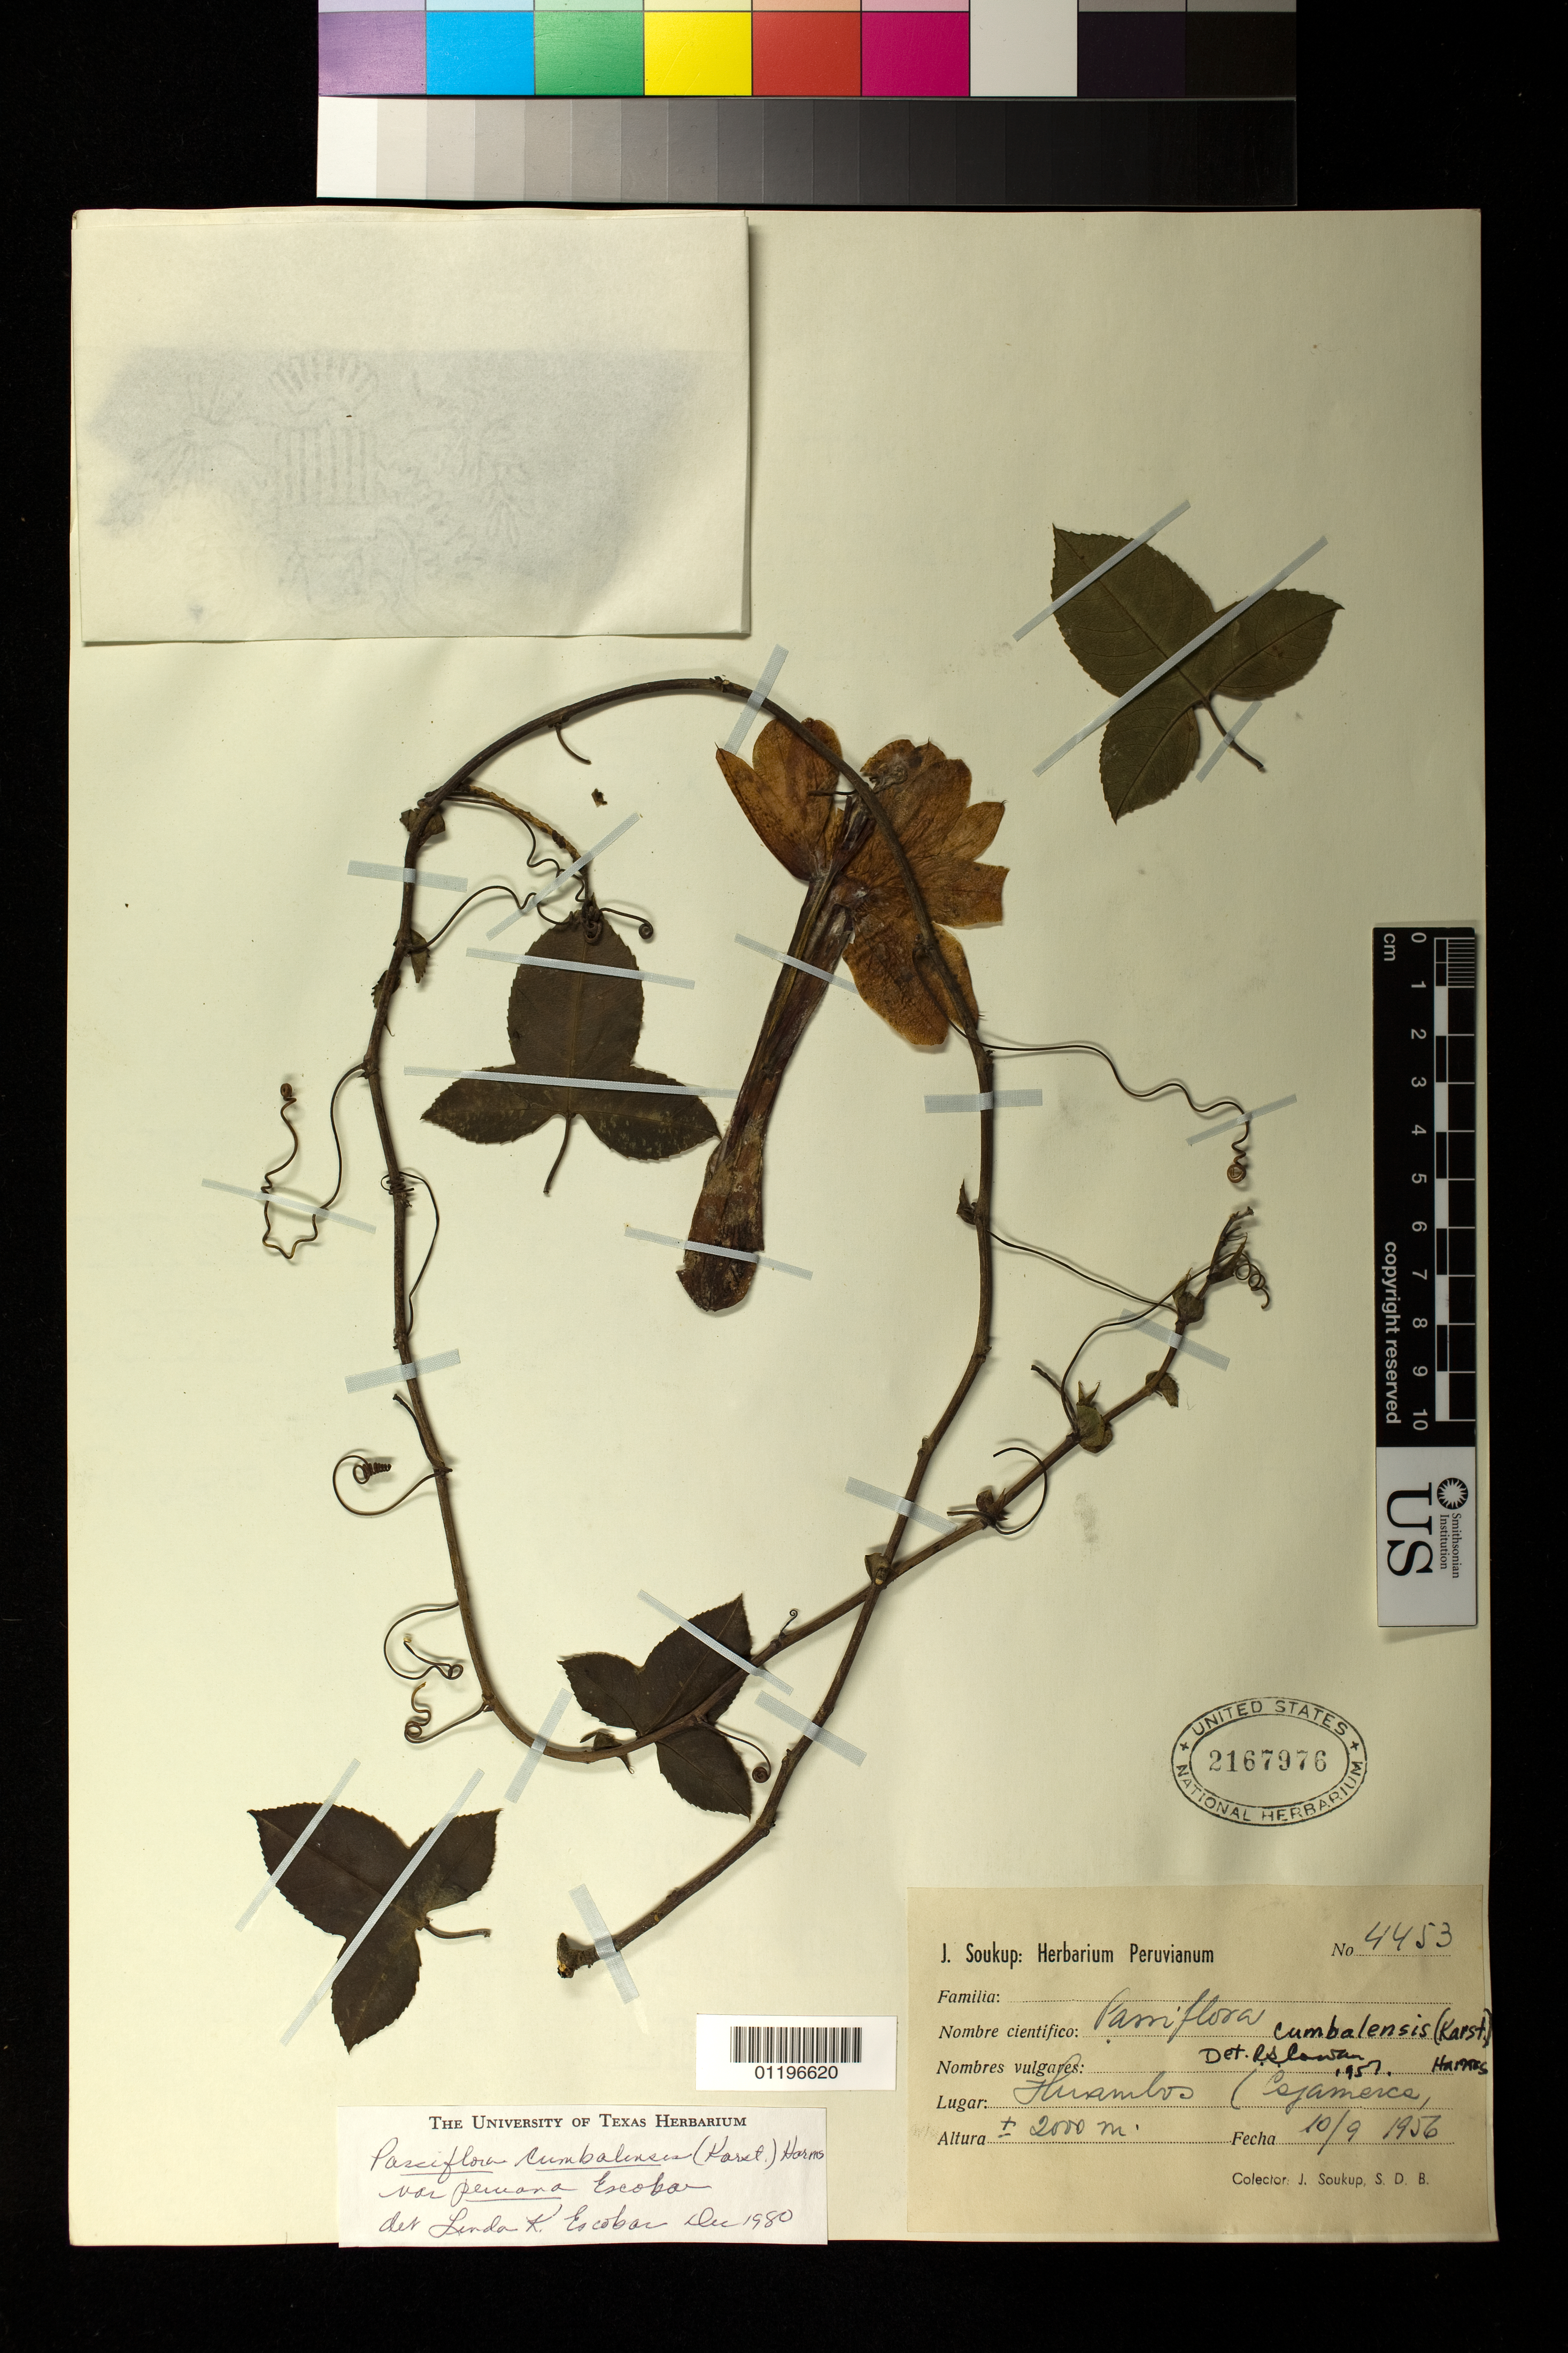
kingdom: Plantae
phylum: Tracheophyta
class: Magnoliopsida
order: Malpighiales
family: Passifloraceae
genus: Passiflora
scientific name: Passiflora cumbalensis var. peruana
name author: L.K. Escobar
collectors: J. J. Soukup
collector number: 4453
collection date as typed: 10 Sep 1956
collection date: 1956-09-10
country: Peru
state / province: Cajamarca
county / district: Chota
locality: Huambos,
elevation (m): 2000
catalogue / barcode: US 2167976